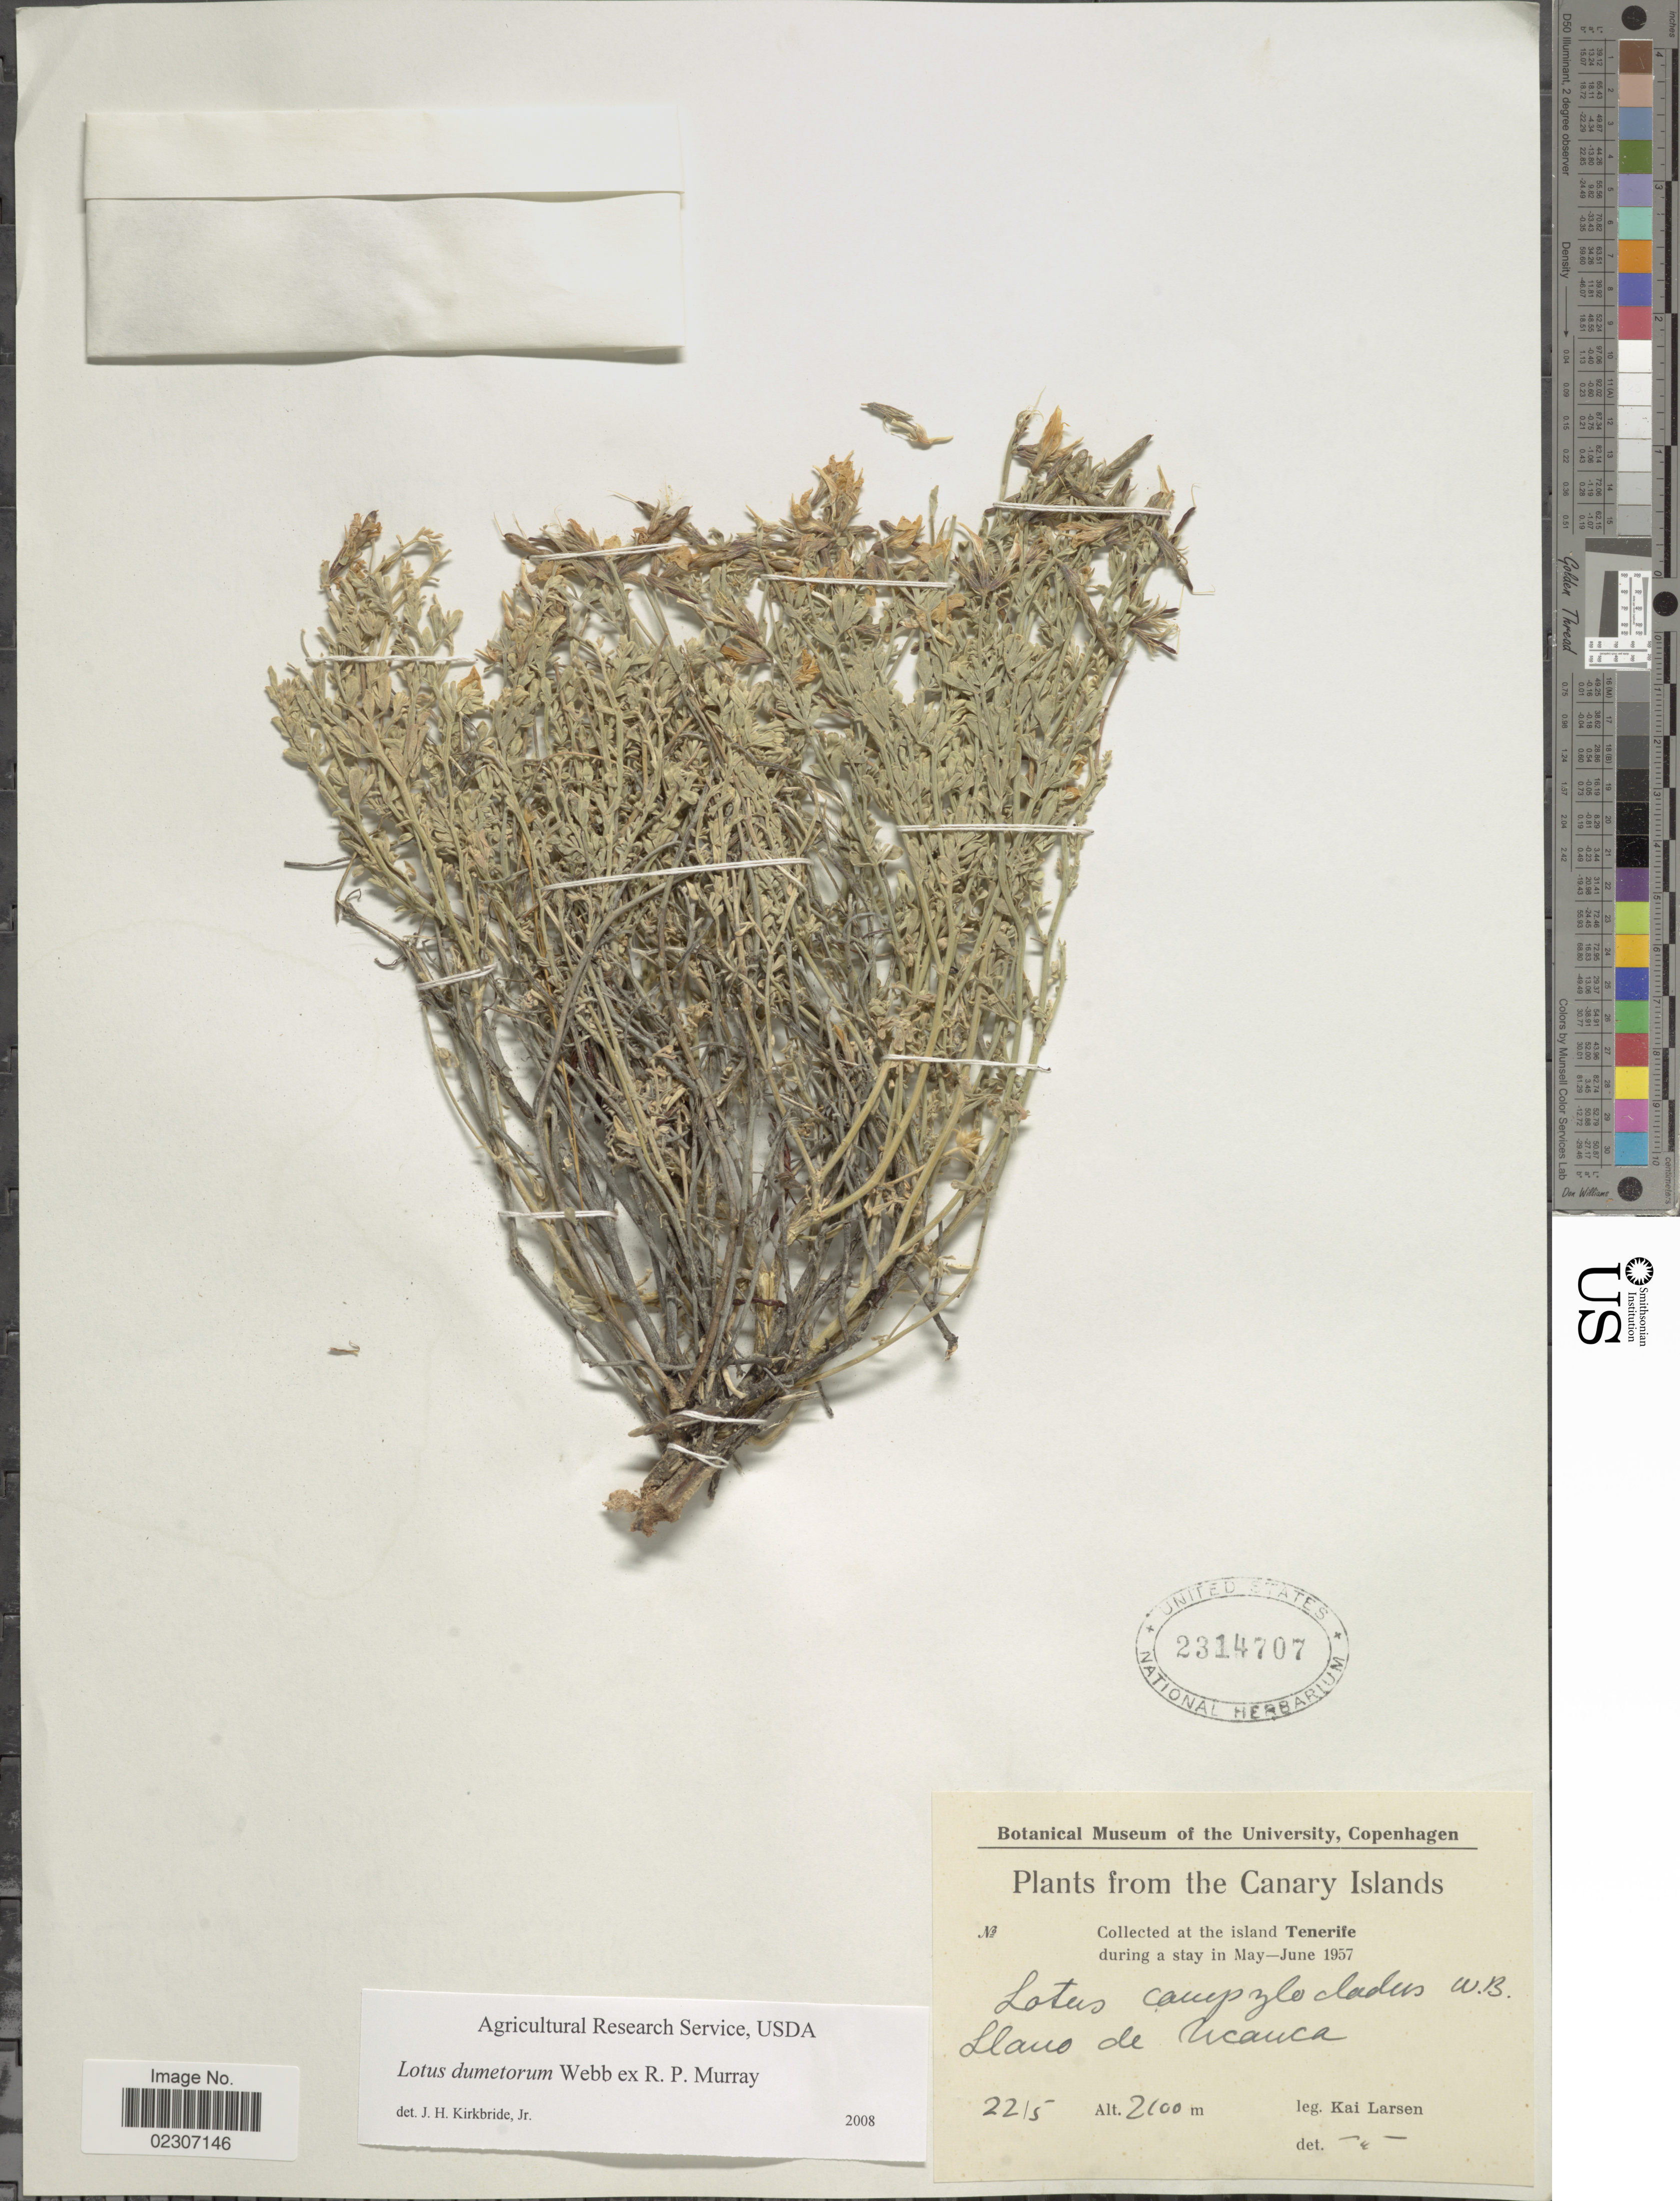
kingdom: Plantae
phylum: Tracheophyta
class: Magnoliopsida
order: Fabales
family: Fabaceae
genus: Lotus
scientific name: Lotus dumetorum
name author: R.P. Murray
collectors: K. Larsen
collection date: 1957-05-22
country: Spain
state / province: Canarias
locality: Canary Islands, Island Tenerife. Llano de Ucanca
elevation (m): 2100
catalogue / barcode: US 2314707